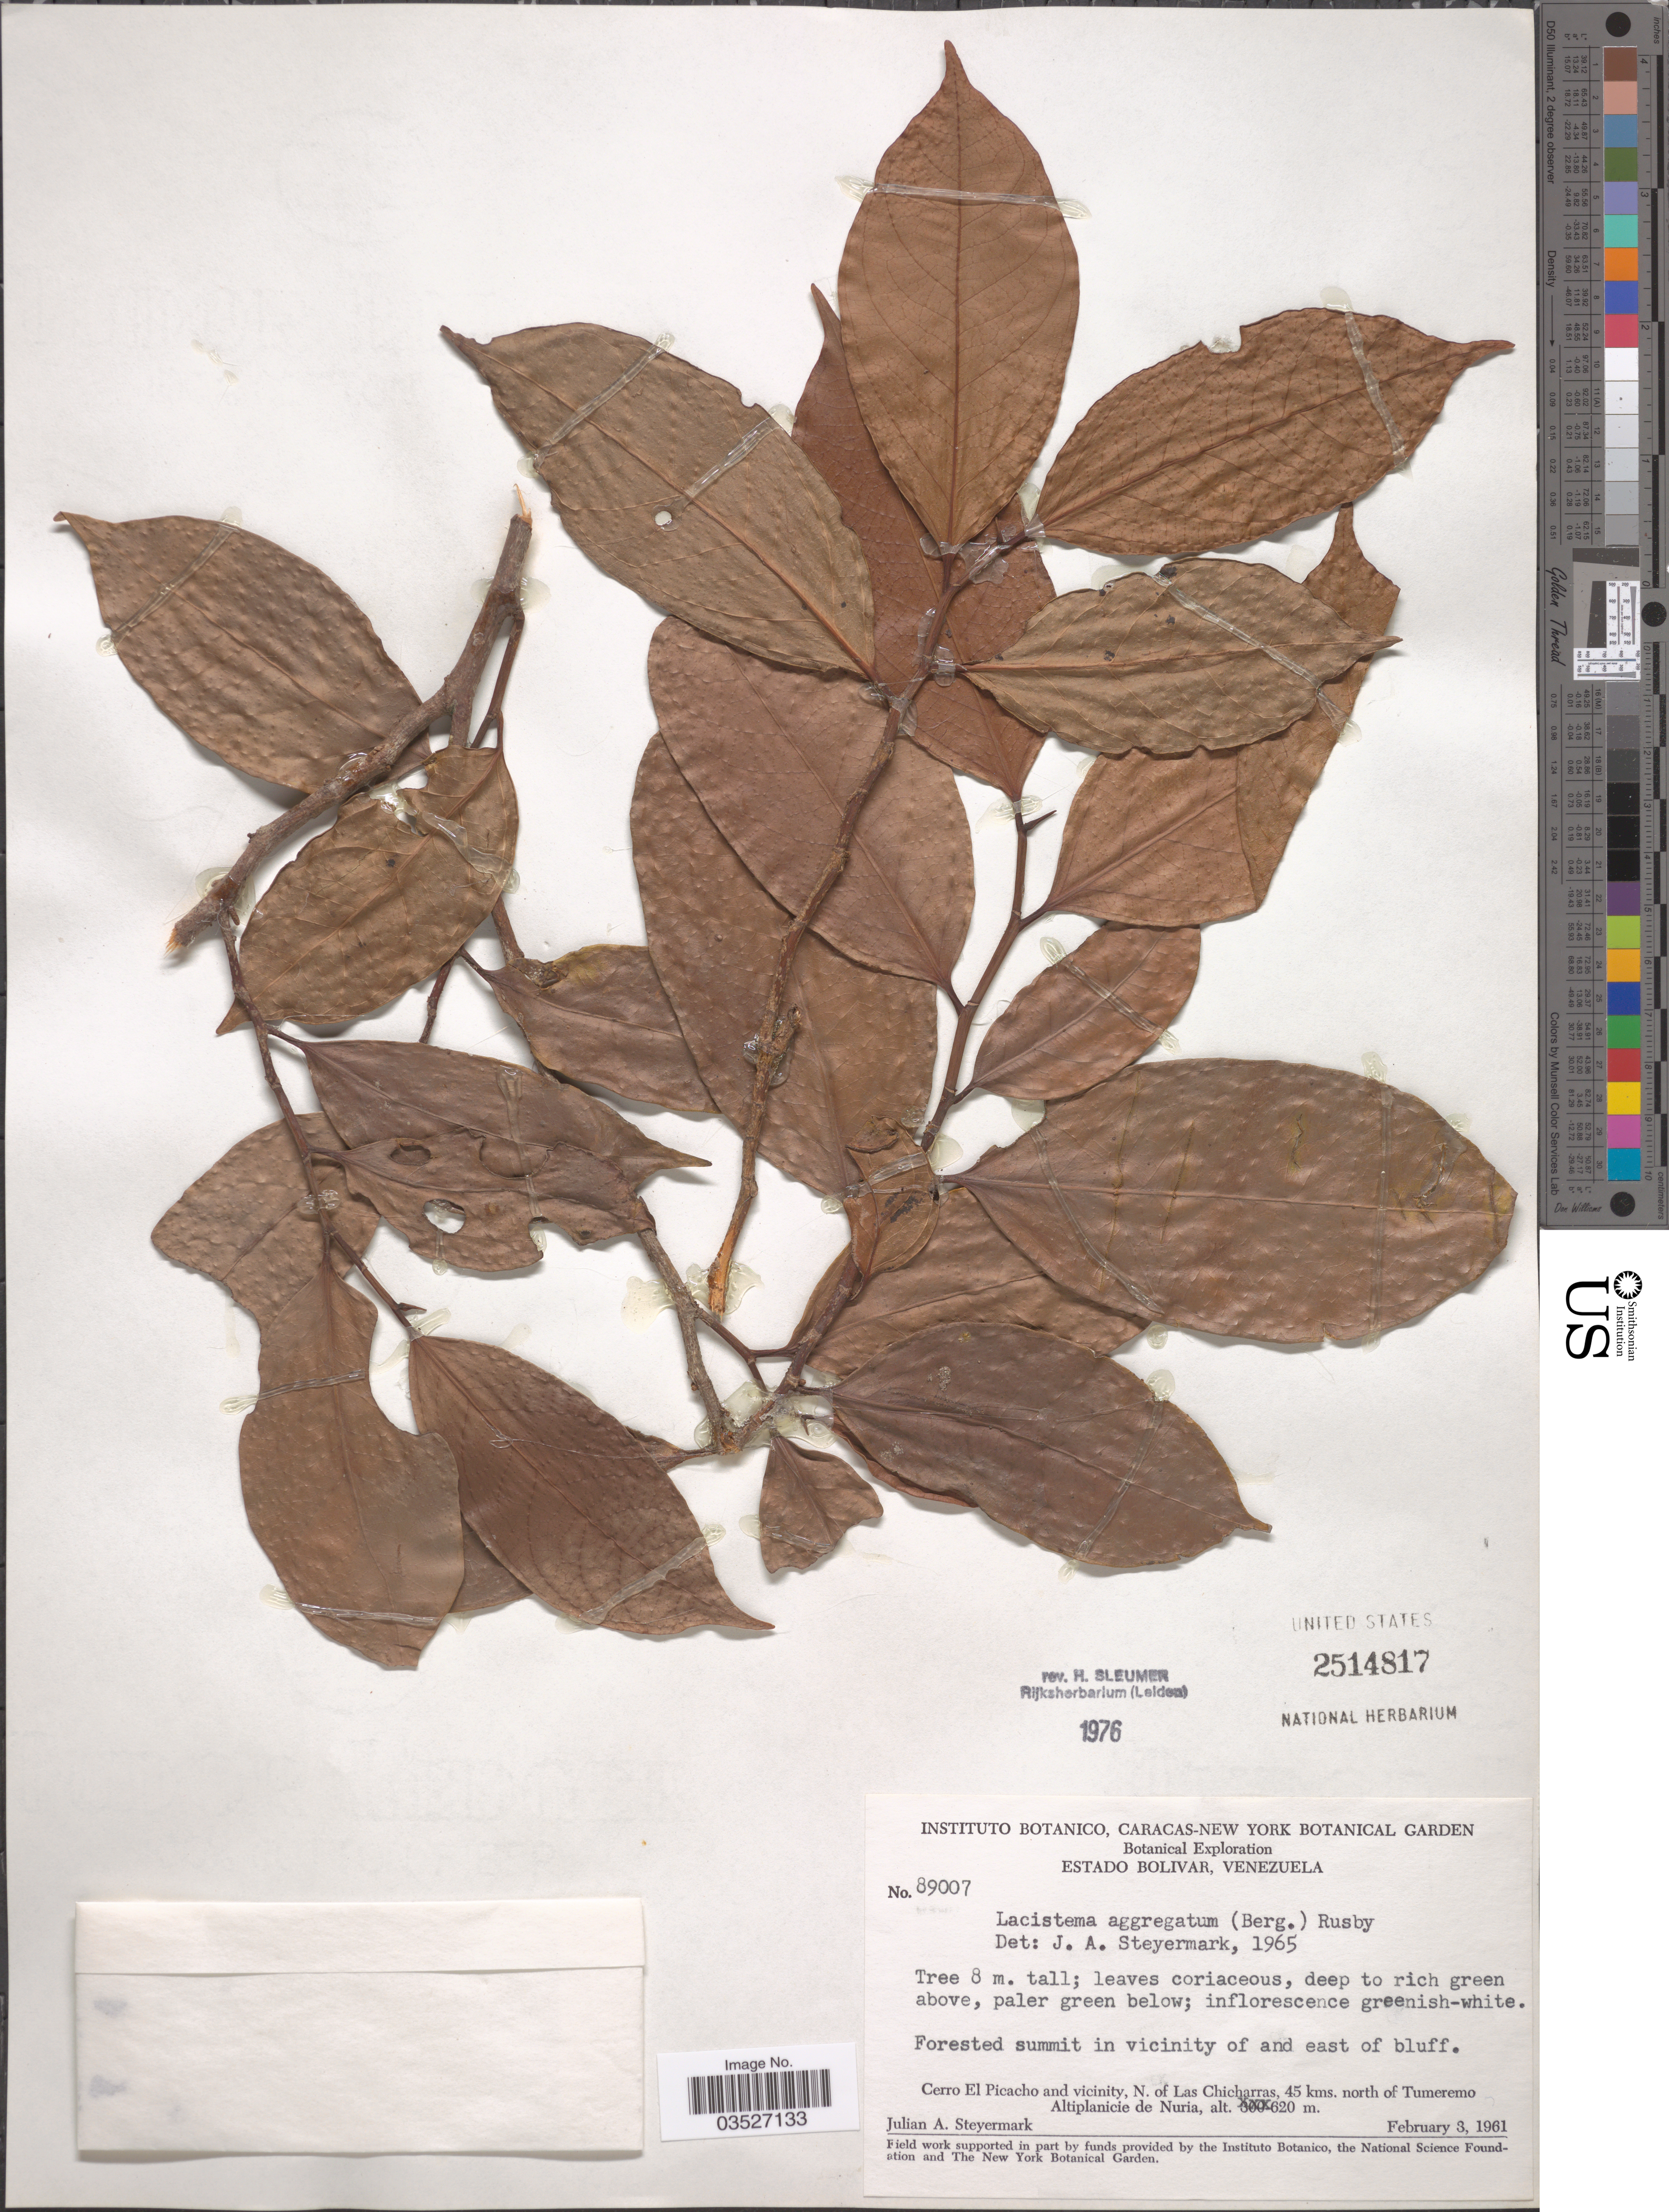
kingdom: Plantae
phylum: Tracheophyta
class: Magnoliopsida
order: Malpighiales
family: Lacistemataceae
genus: Lacistema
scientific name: Lacistema aggregatum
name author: (P.J. Bergius) Rusby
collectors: J. Steyermark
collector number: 89007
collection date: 1961-02-03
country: Venezuela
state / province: Bolivar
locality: Forested summit in vicinity of and east of bluff. Cerro El Picacho and vicinity, N. of Las Chicharras, 45 kms. north of Tumeremo Altiplanicie de Nuria.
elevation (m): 620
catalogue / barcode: US 2514817